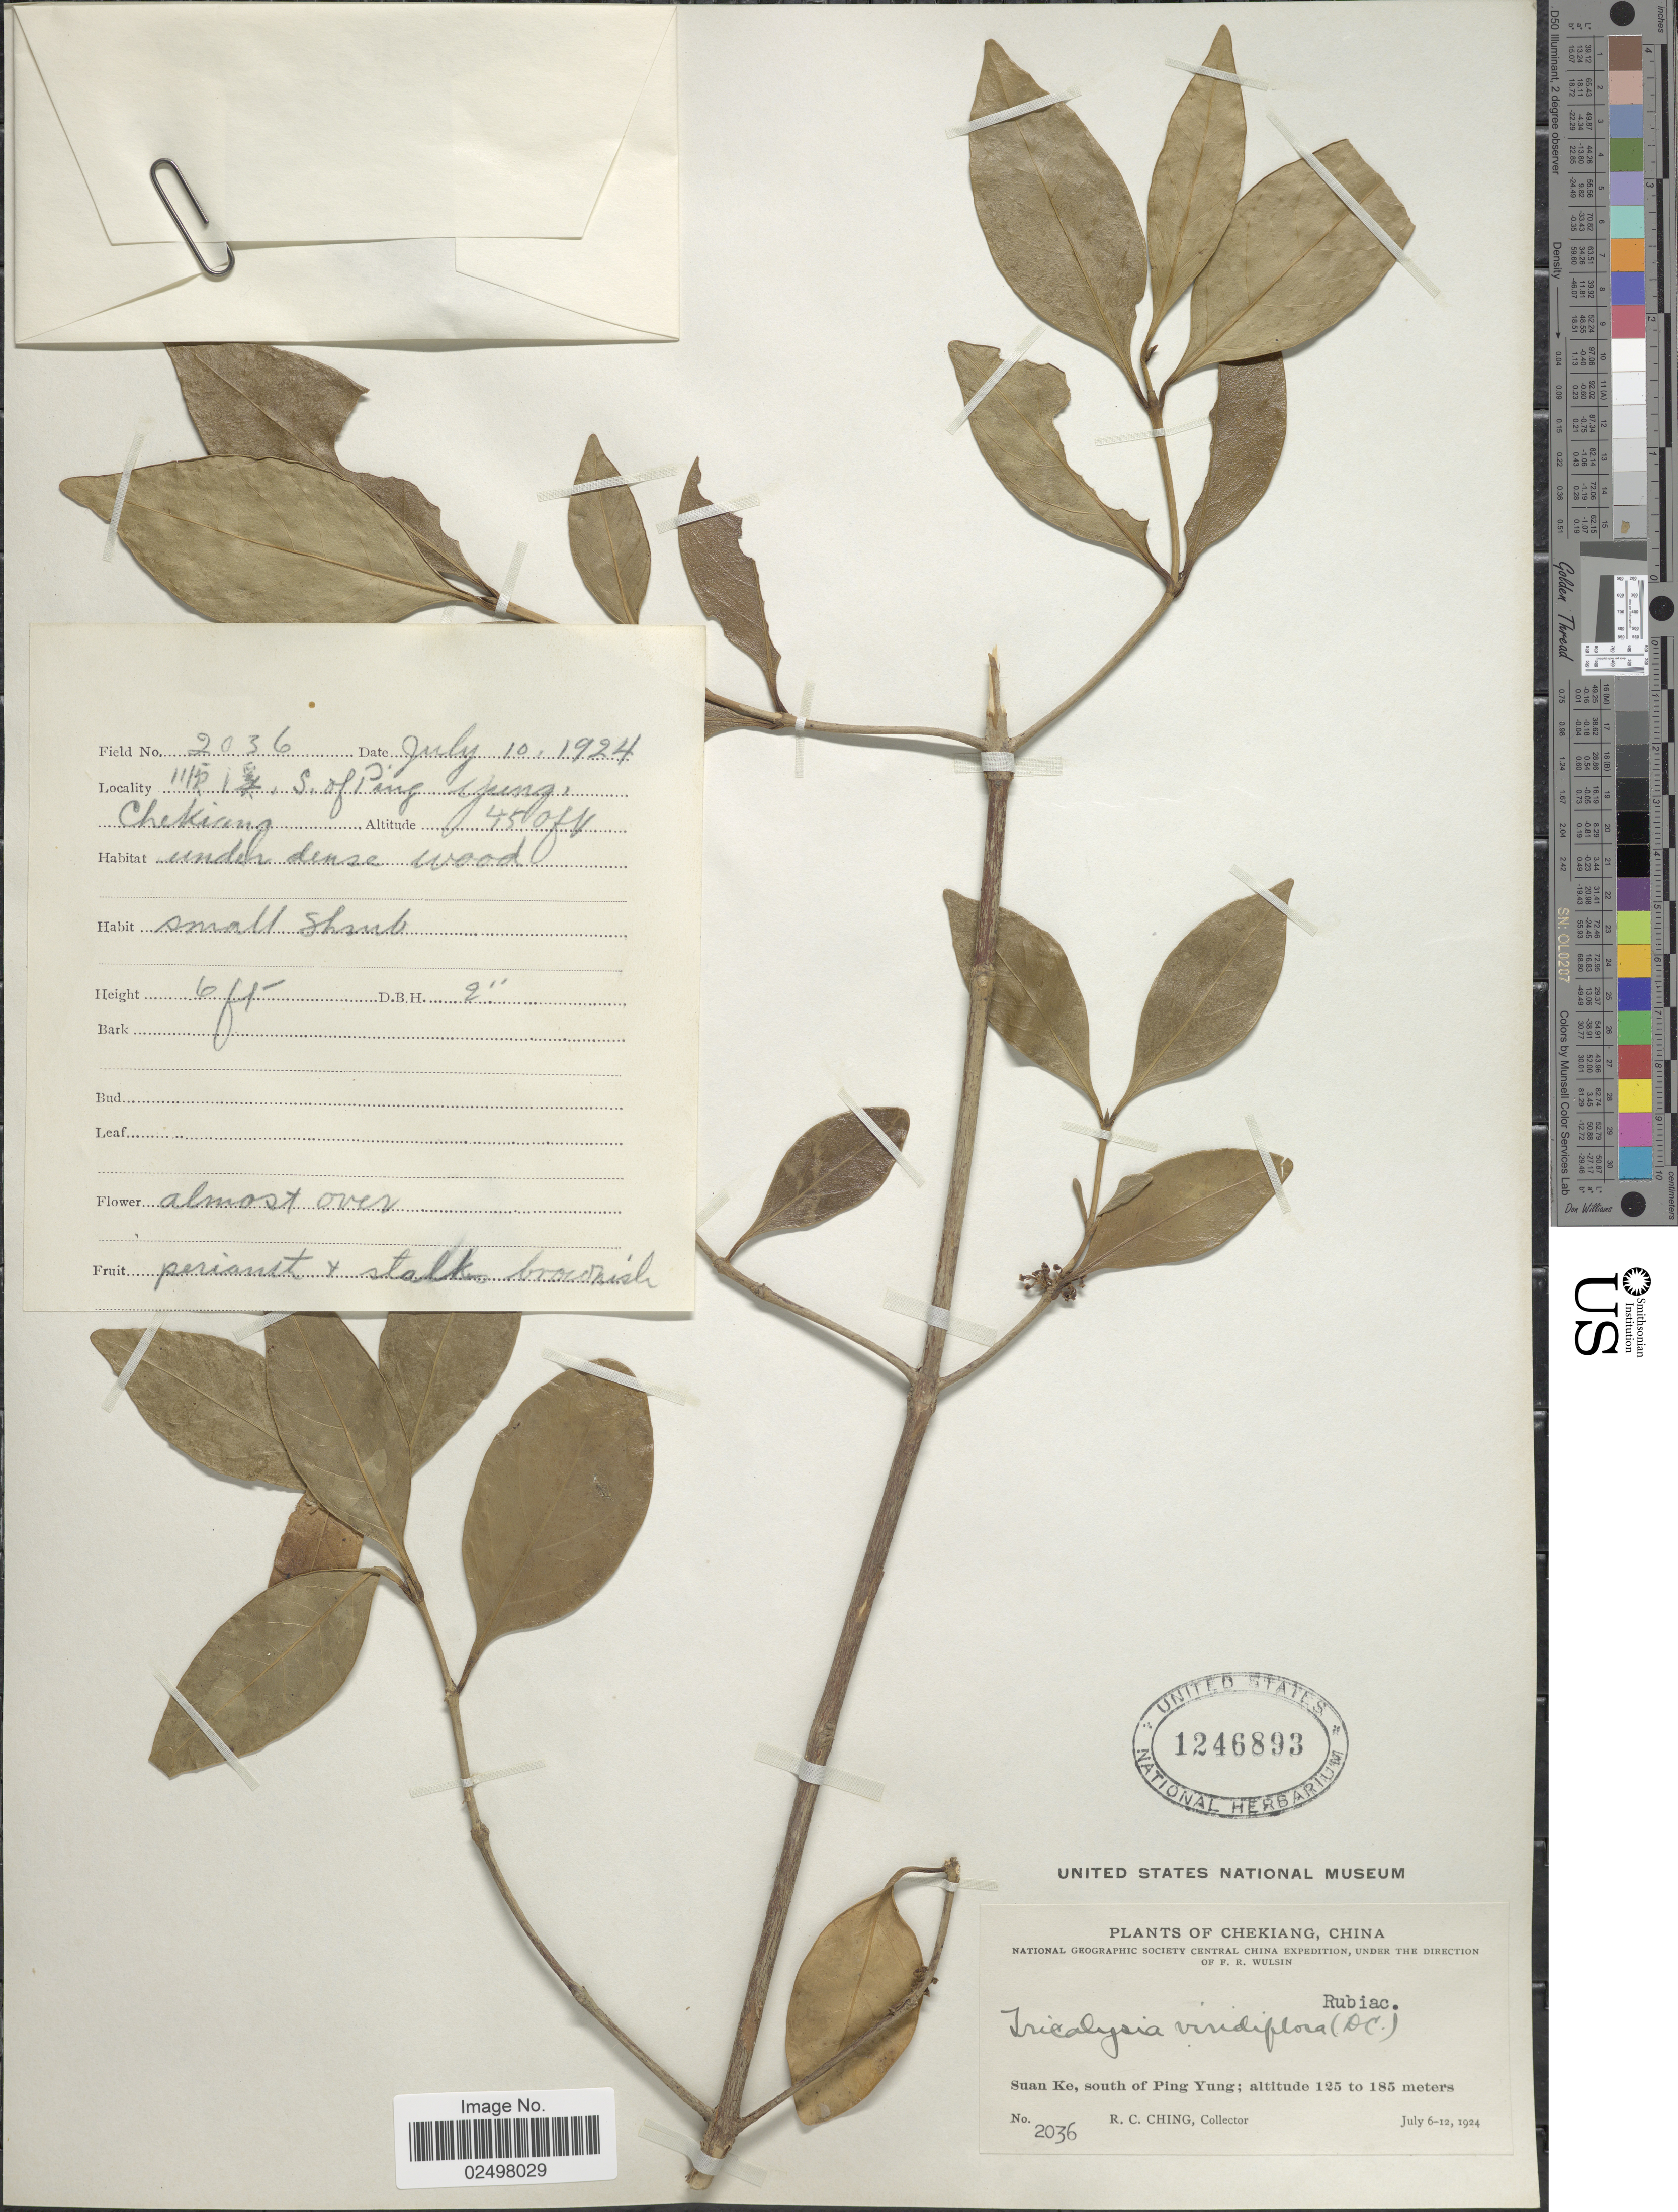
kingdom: Plantae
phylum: Tracheophyta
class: Magnoliopsida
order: Gentianales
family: Rubiaceae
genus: Tricalysia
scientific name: Tricalysia dubia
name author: (Lindl.) Ohwi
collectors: R. C. Ching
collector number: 2036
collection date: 1924-07-10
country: China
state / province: Zhejiang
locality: Chekiang, Suan Ke, south of Ping Yung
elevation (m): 137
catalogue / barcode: US 1246893